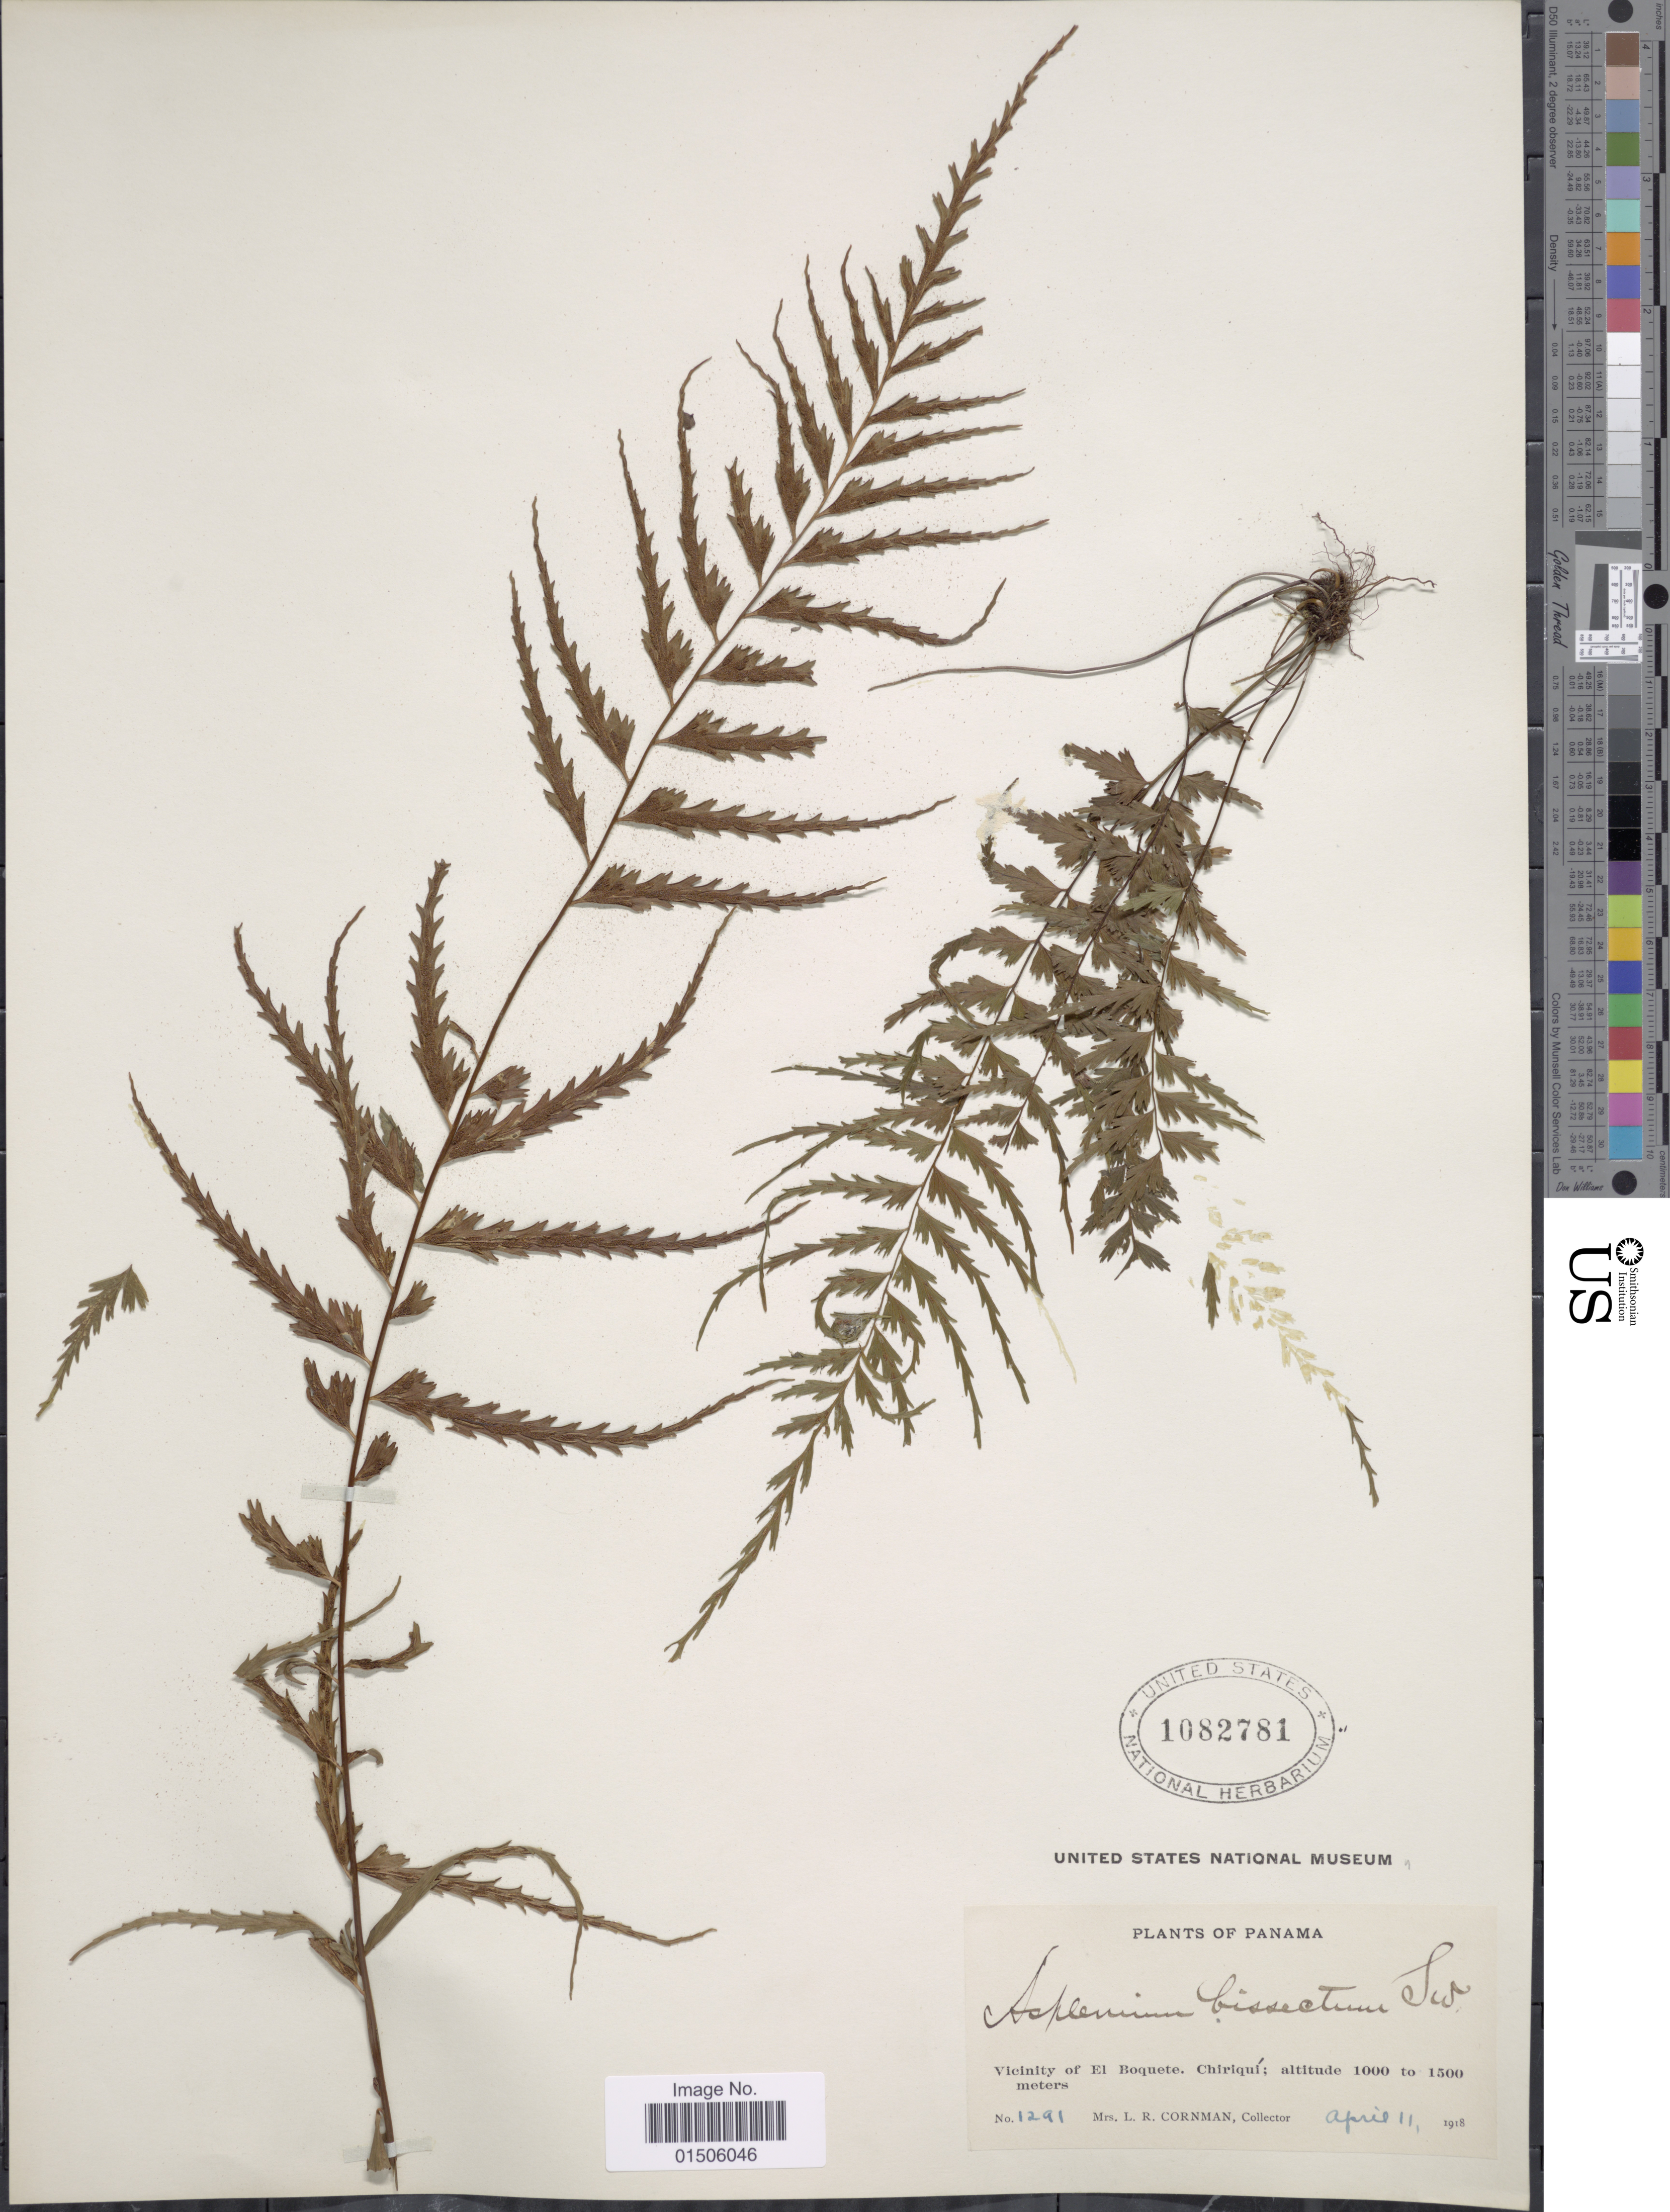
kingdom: Plantae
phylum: Tracheophyta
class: Polypodiopsida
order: Polypodiales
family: Aspleniaceae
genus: Asplenium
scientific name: Asplenium dissectum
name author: Sw.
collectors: L. Cornman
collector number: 1291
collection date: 1918-04-11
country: Panama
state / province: Chiriqui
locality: Vicinity of El Boquete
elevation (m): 1000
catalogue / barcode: US 1082781